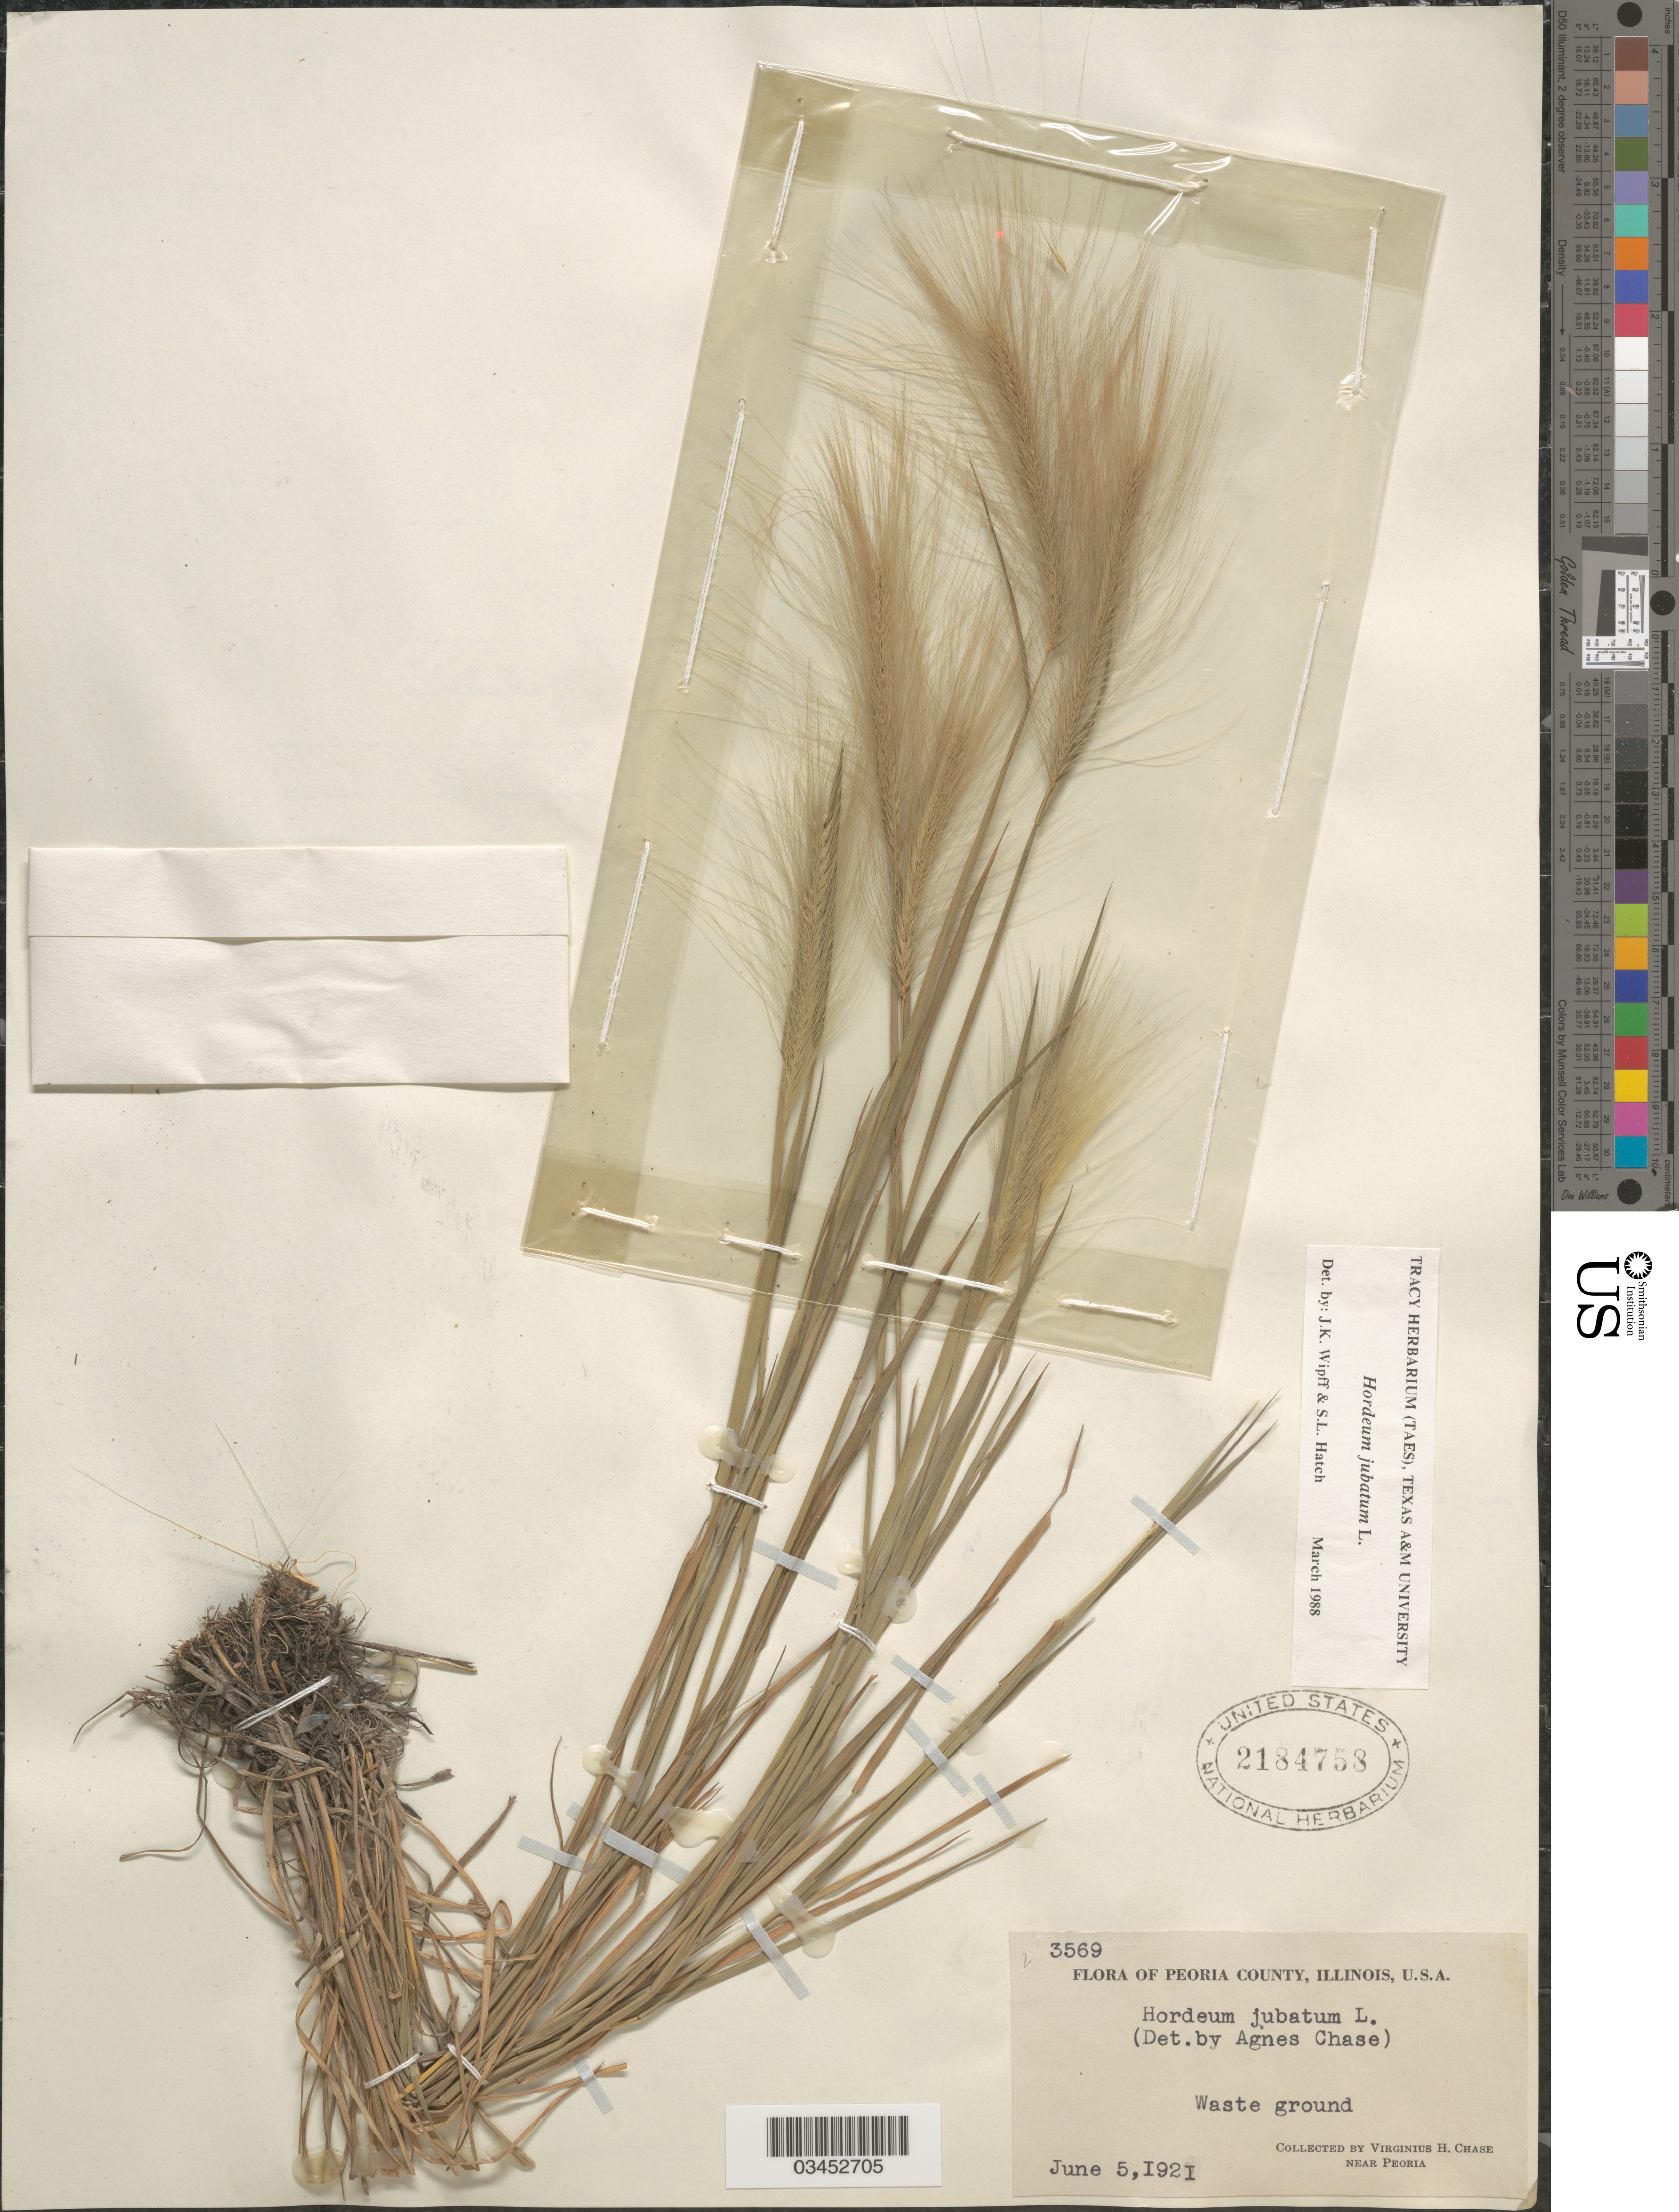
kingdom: Plantae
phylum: Tracheophyta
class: Liliopsida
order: Poales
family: Poaceae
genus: Hordeum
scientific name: Hordeum jubatum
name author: L.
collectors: V. H. Chase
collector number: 3569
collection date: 1921-06-05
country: United States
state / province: Illinois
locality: Peoria County. Waste ground. Near Peoria.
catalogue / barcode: US 2184758